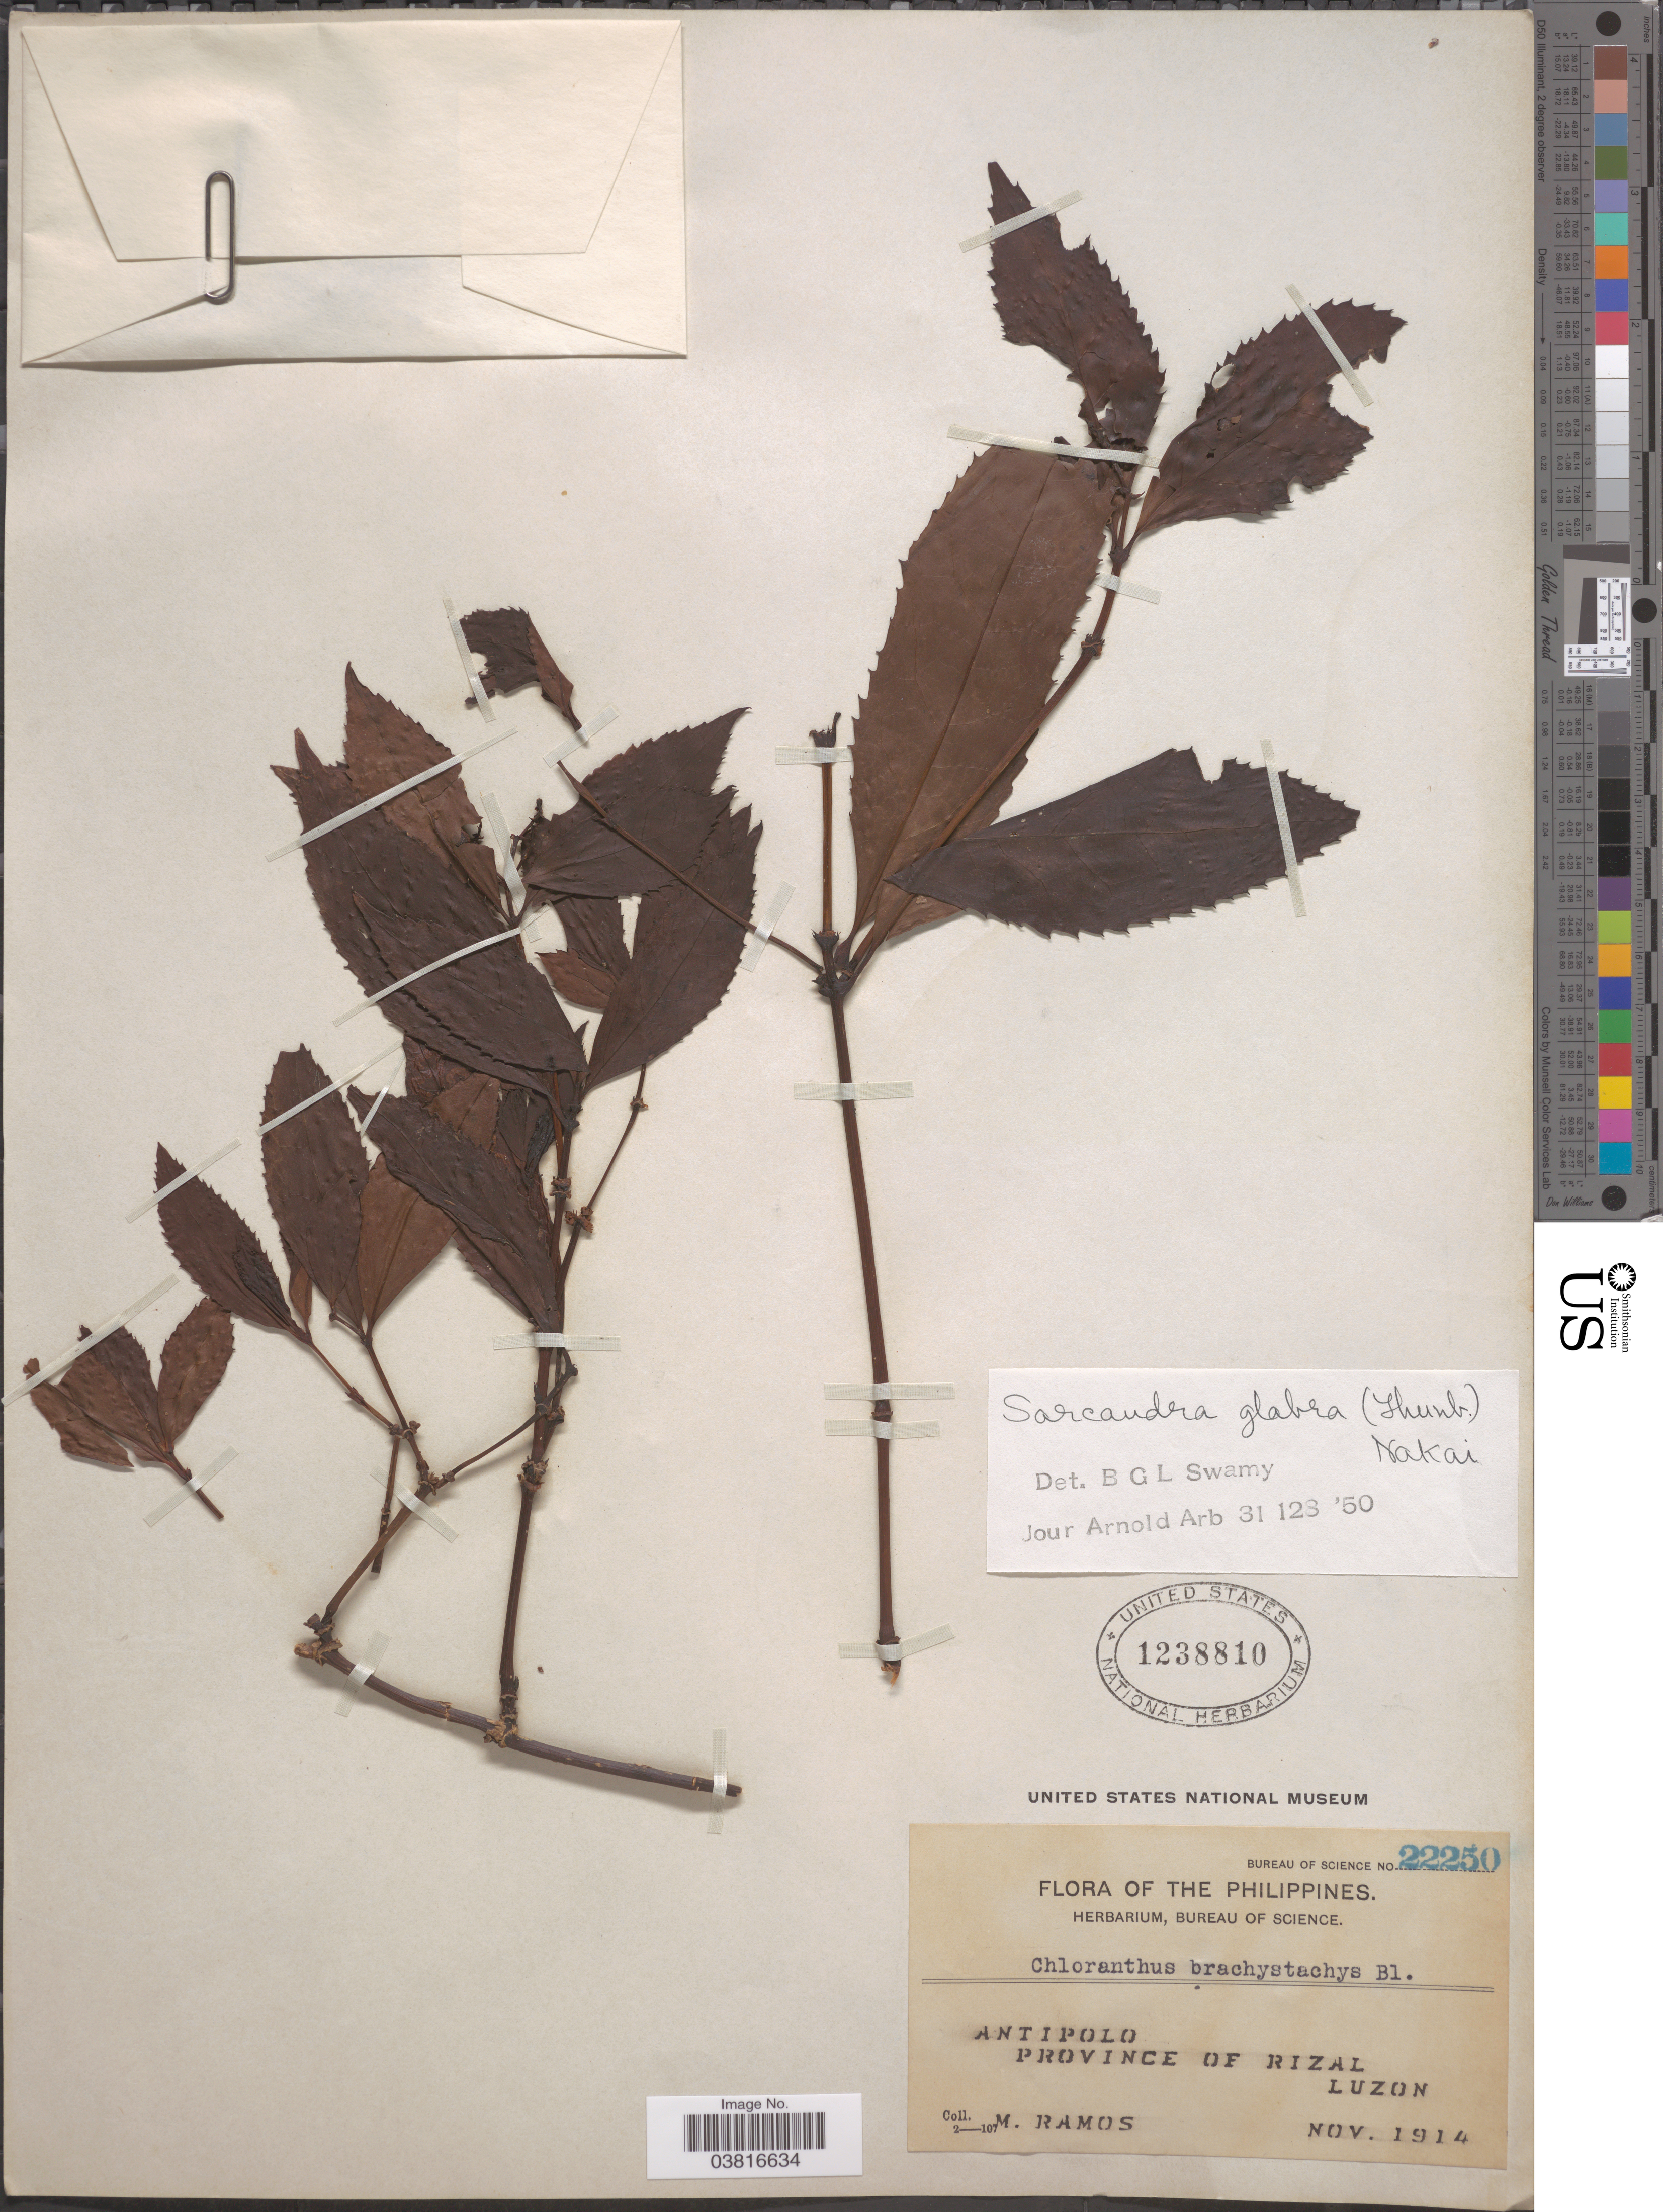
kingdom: Plantae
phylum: Tracheophyta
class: Magnoliopsida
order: Chloranthales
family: Chloranthaceae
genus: Sarcandra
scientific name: Sarcandra glabra subsp. brachystachys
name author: (Blume) Verdc.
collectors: M. Ramos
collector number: Bureau of Science 22250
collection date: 1914-11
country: Philippines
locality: Antipolo. Province of Rizal, Luzon.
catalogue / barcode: US 1238810